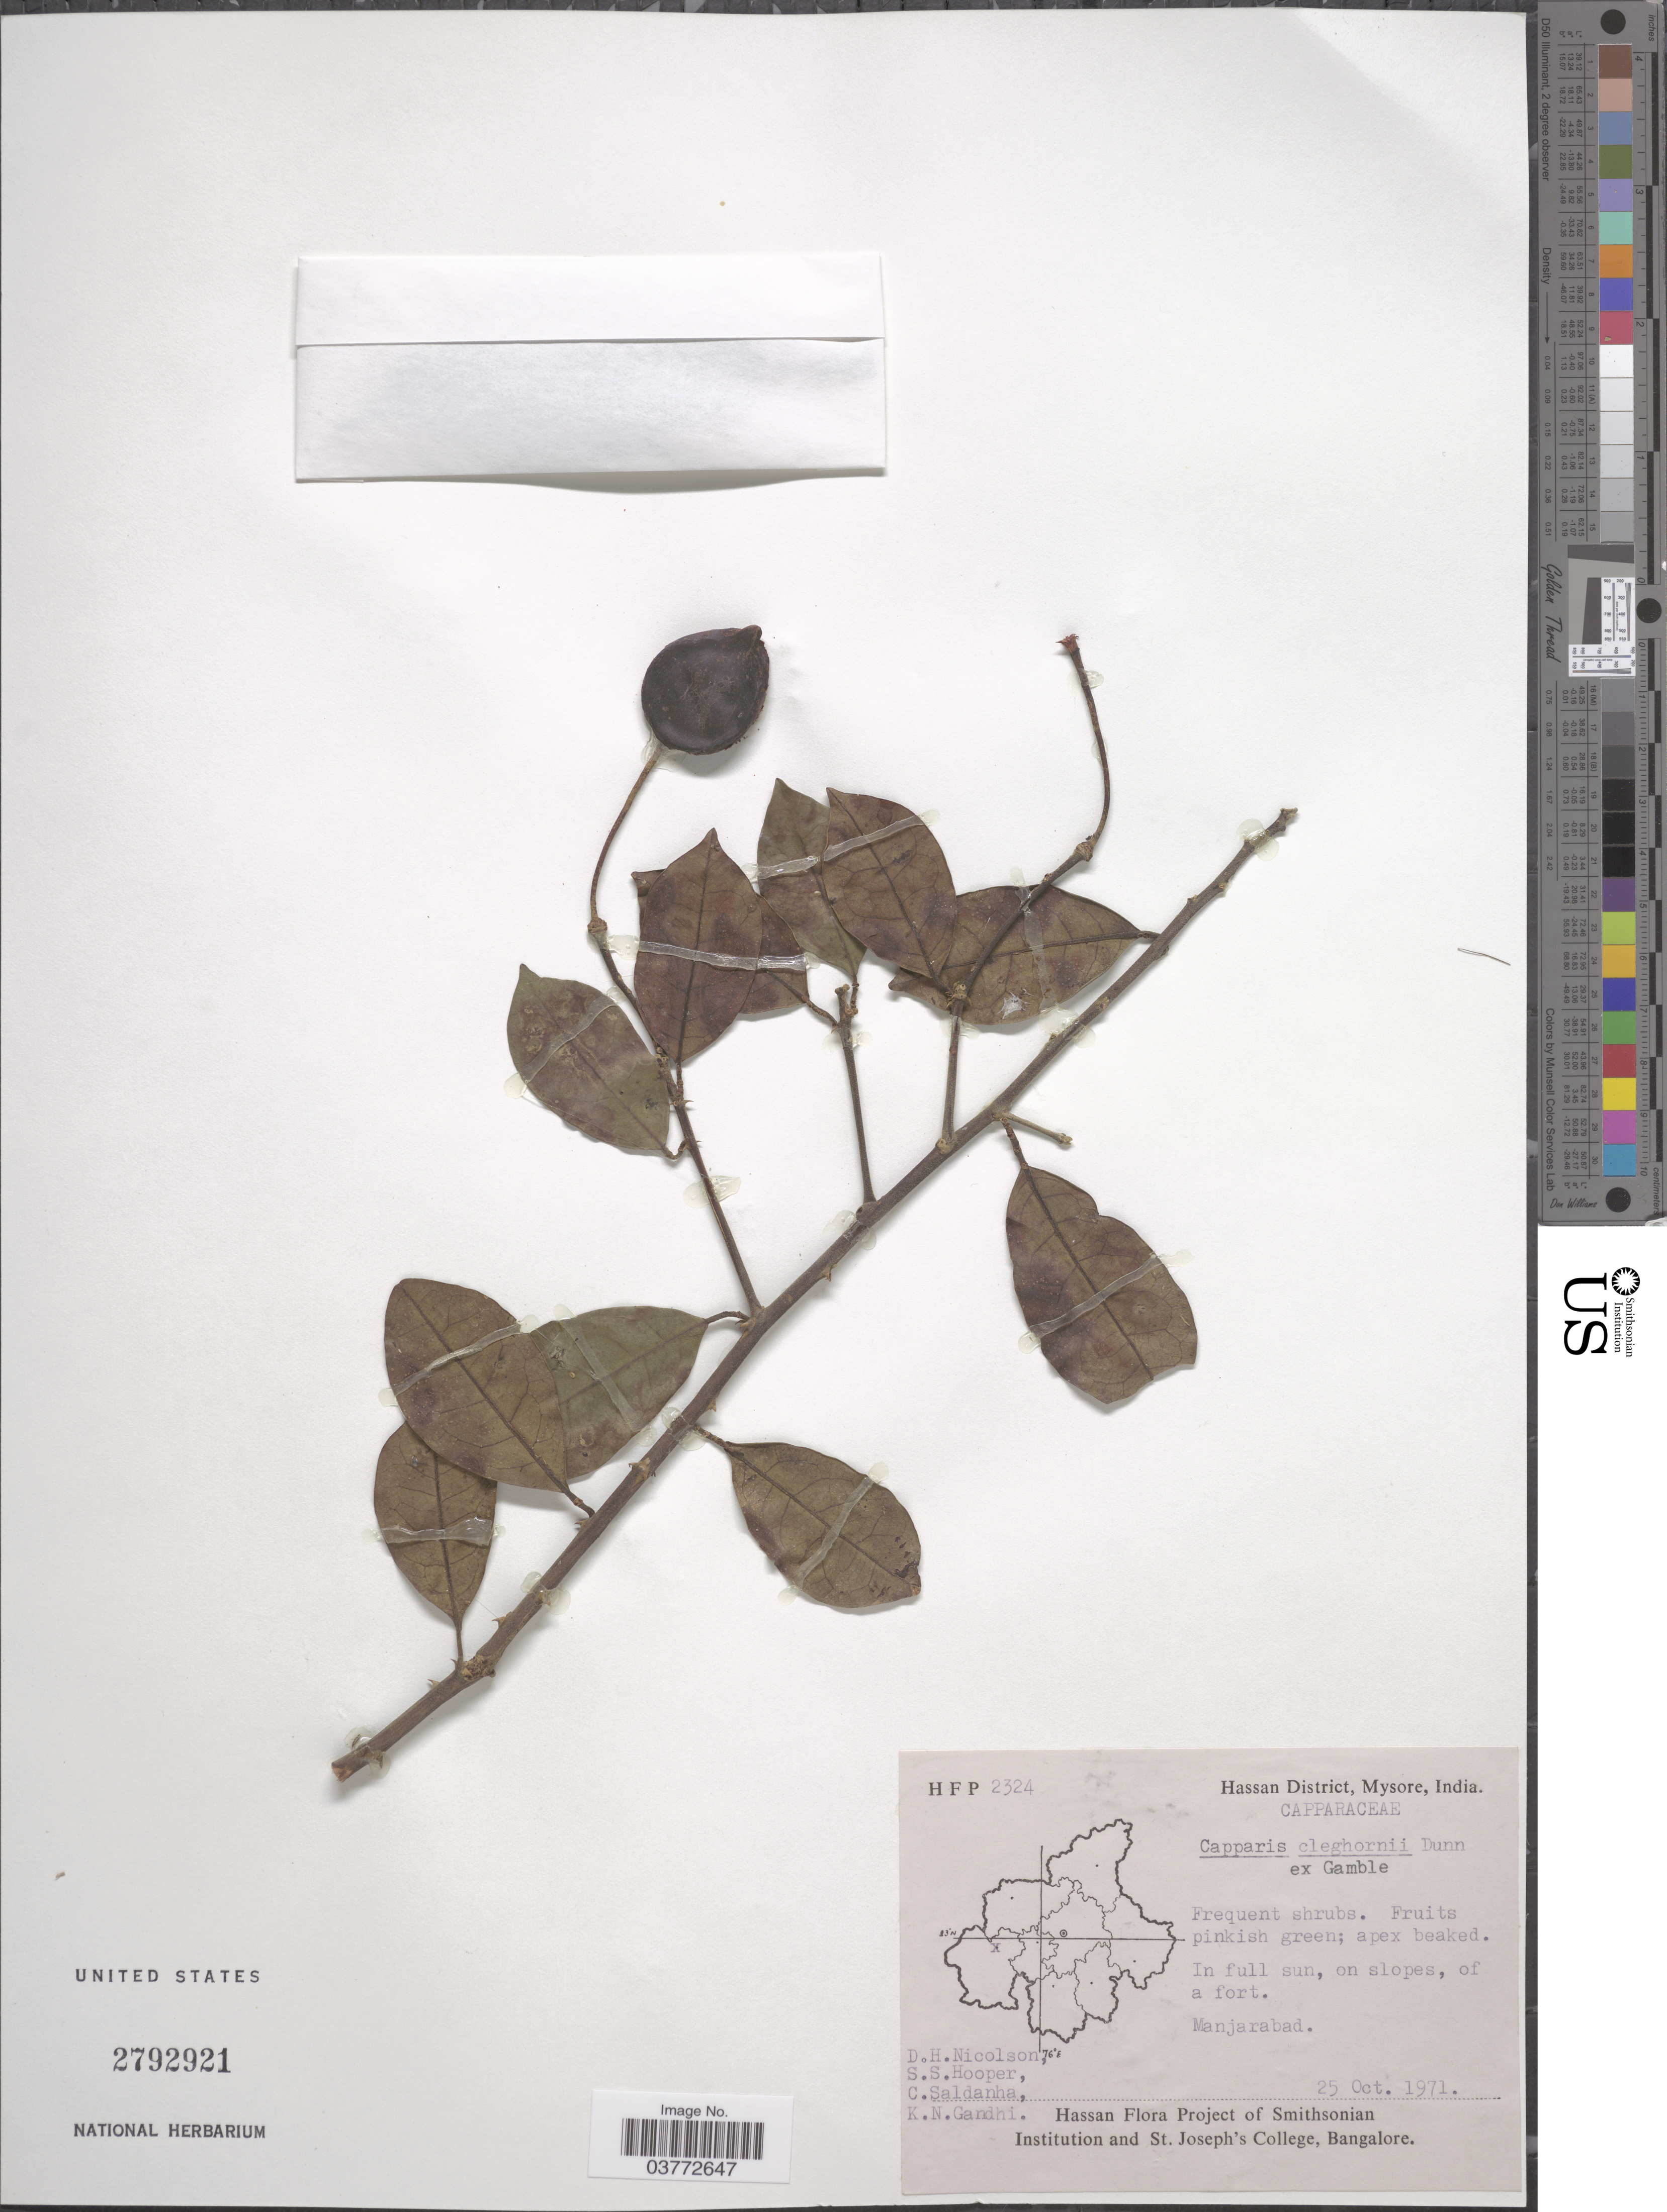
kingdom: Plantae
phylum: Tracheophyta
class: Magnoliopsida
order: Brassicales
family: Capparaceae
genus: Capparis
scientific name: Capparis cleghornii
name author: Dunn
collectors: D. H. Nicolson, S. S. Hooper, C. Saldanha & K. N. Gandhi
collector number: HFP 2324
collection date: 1971-10-25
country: India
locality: Hassan District, Mysore. Manjarabad.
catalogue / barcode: US 2792921